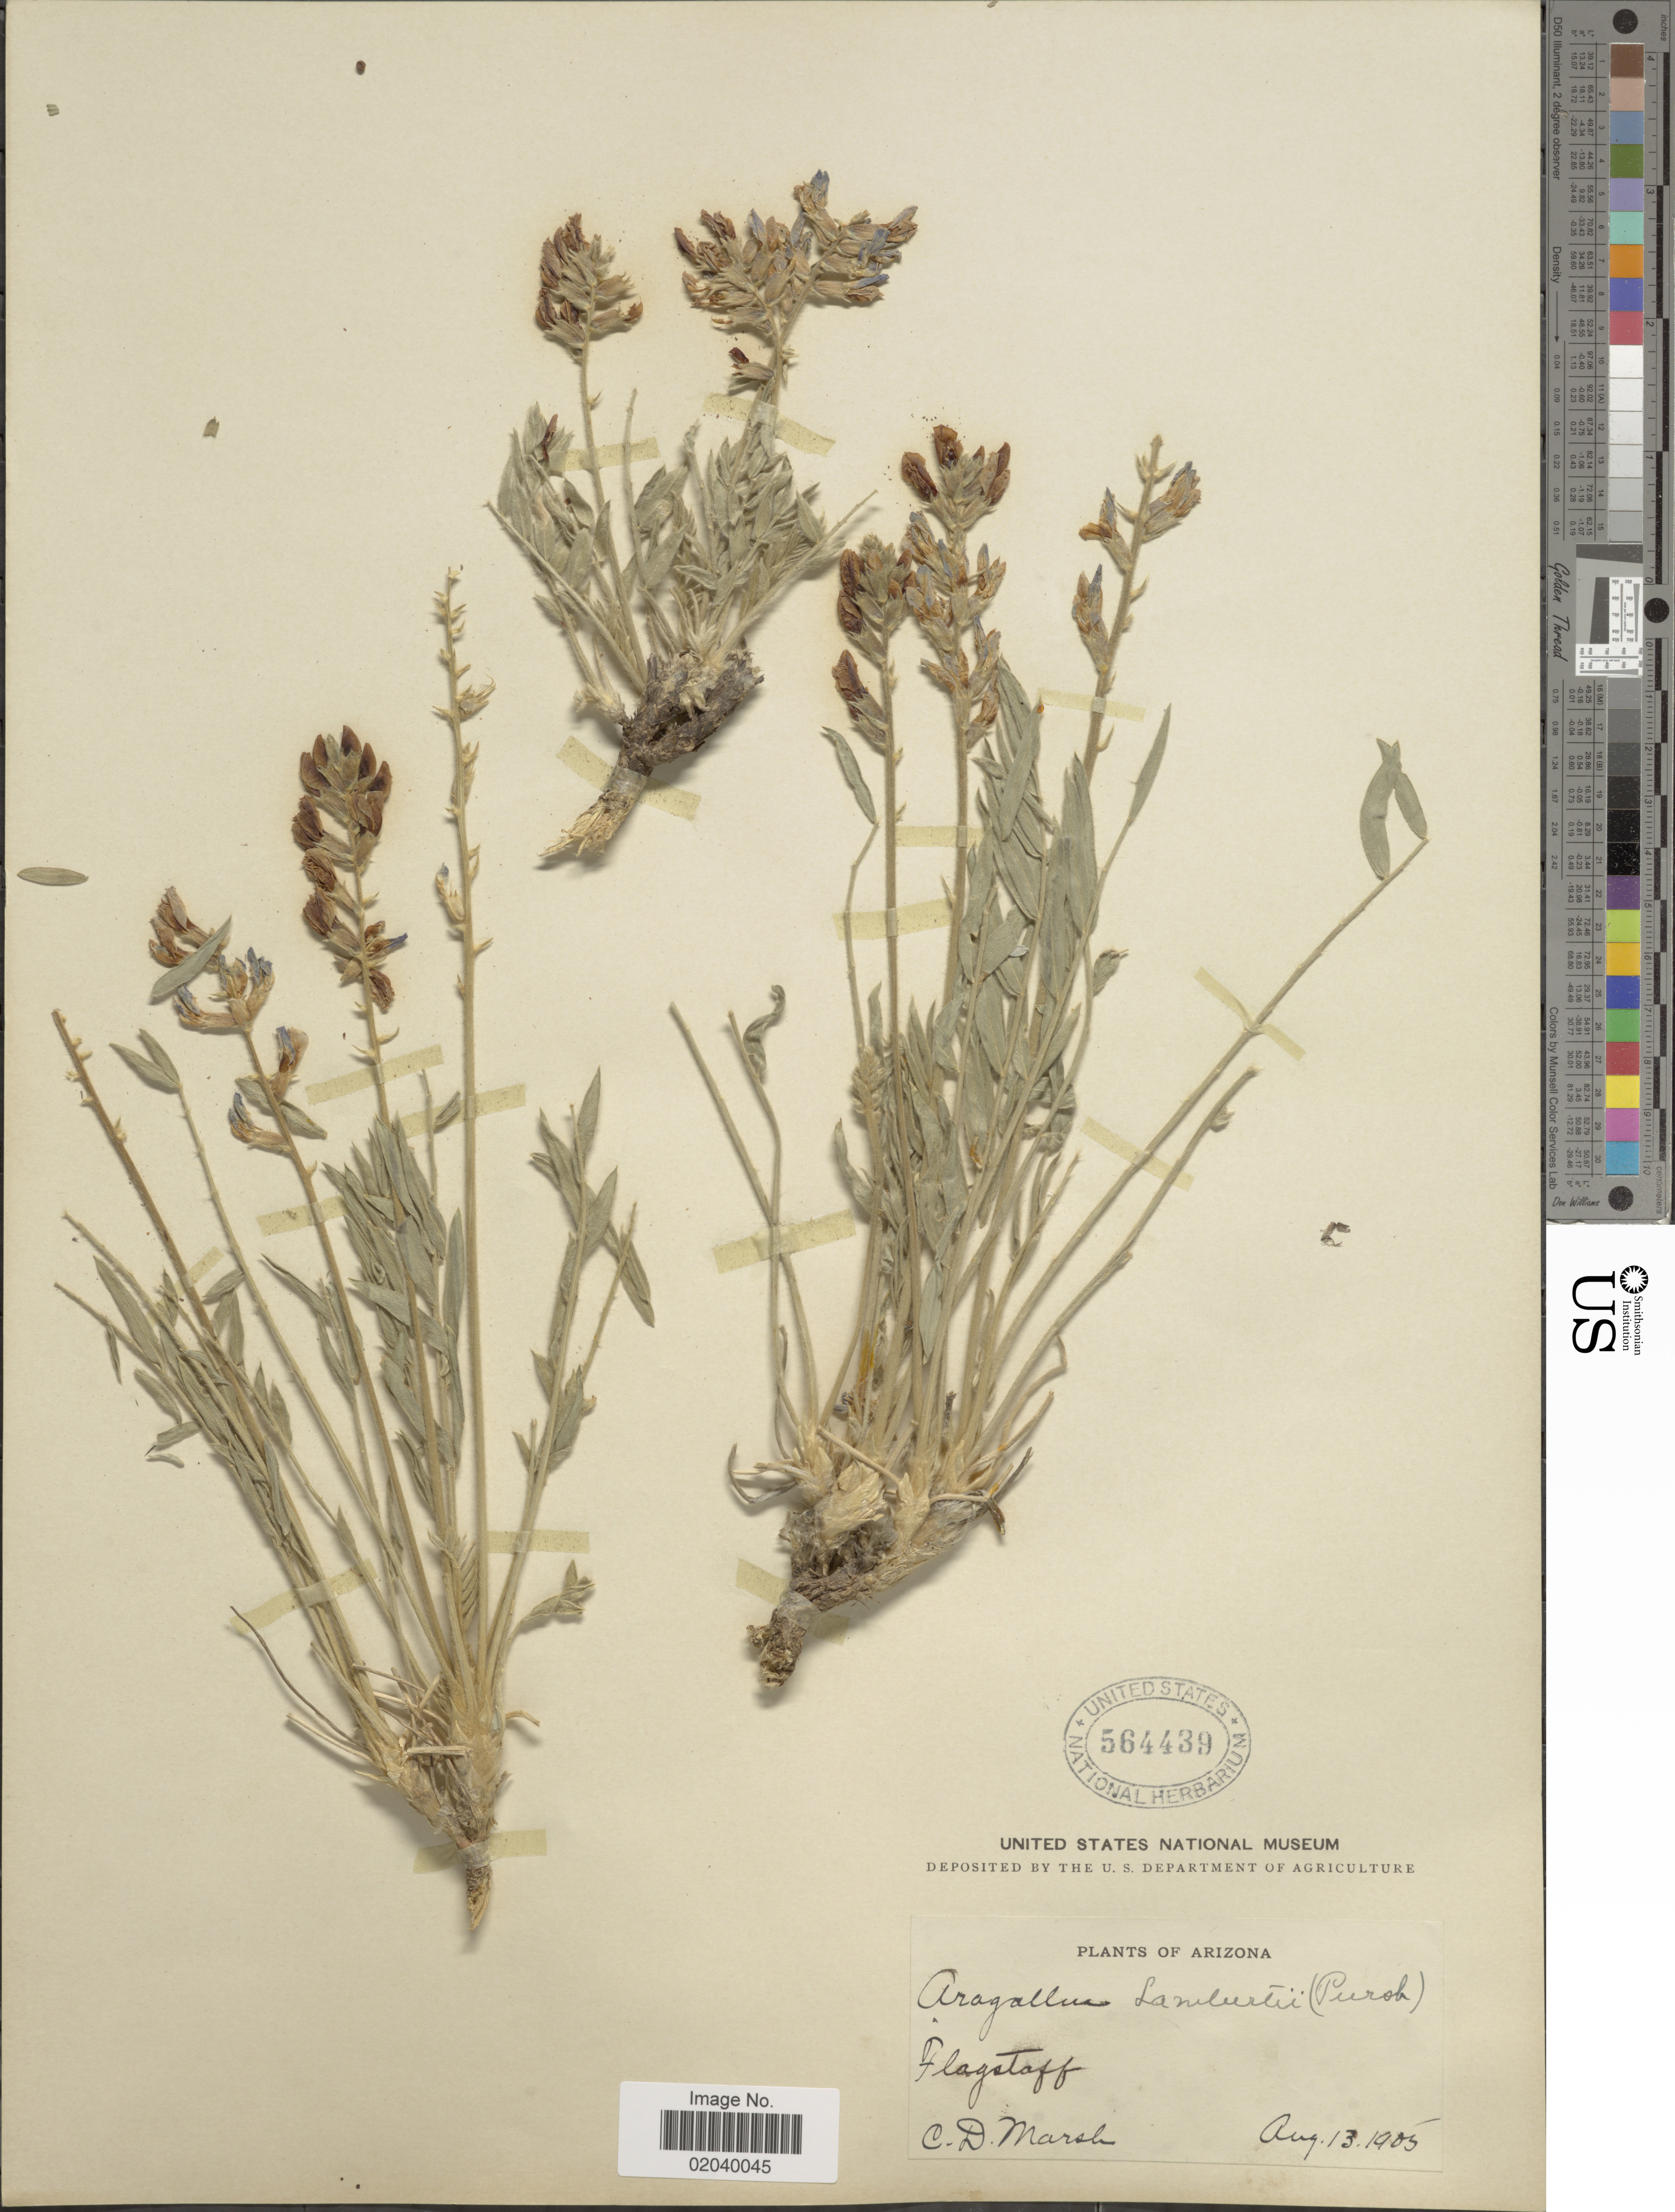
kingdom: Plantae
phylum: Tracheophyta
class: Magnoliopsida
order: Fabales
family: Fabaceae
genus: Oxytropis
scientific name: Oxytropis lambertii var. bigelovii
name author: A. Gray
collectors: C. D. Marsh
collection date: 1905-08-13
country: United States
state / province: Arizona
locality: Flagstaff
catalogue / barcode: US 564439